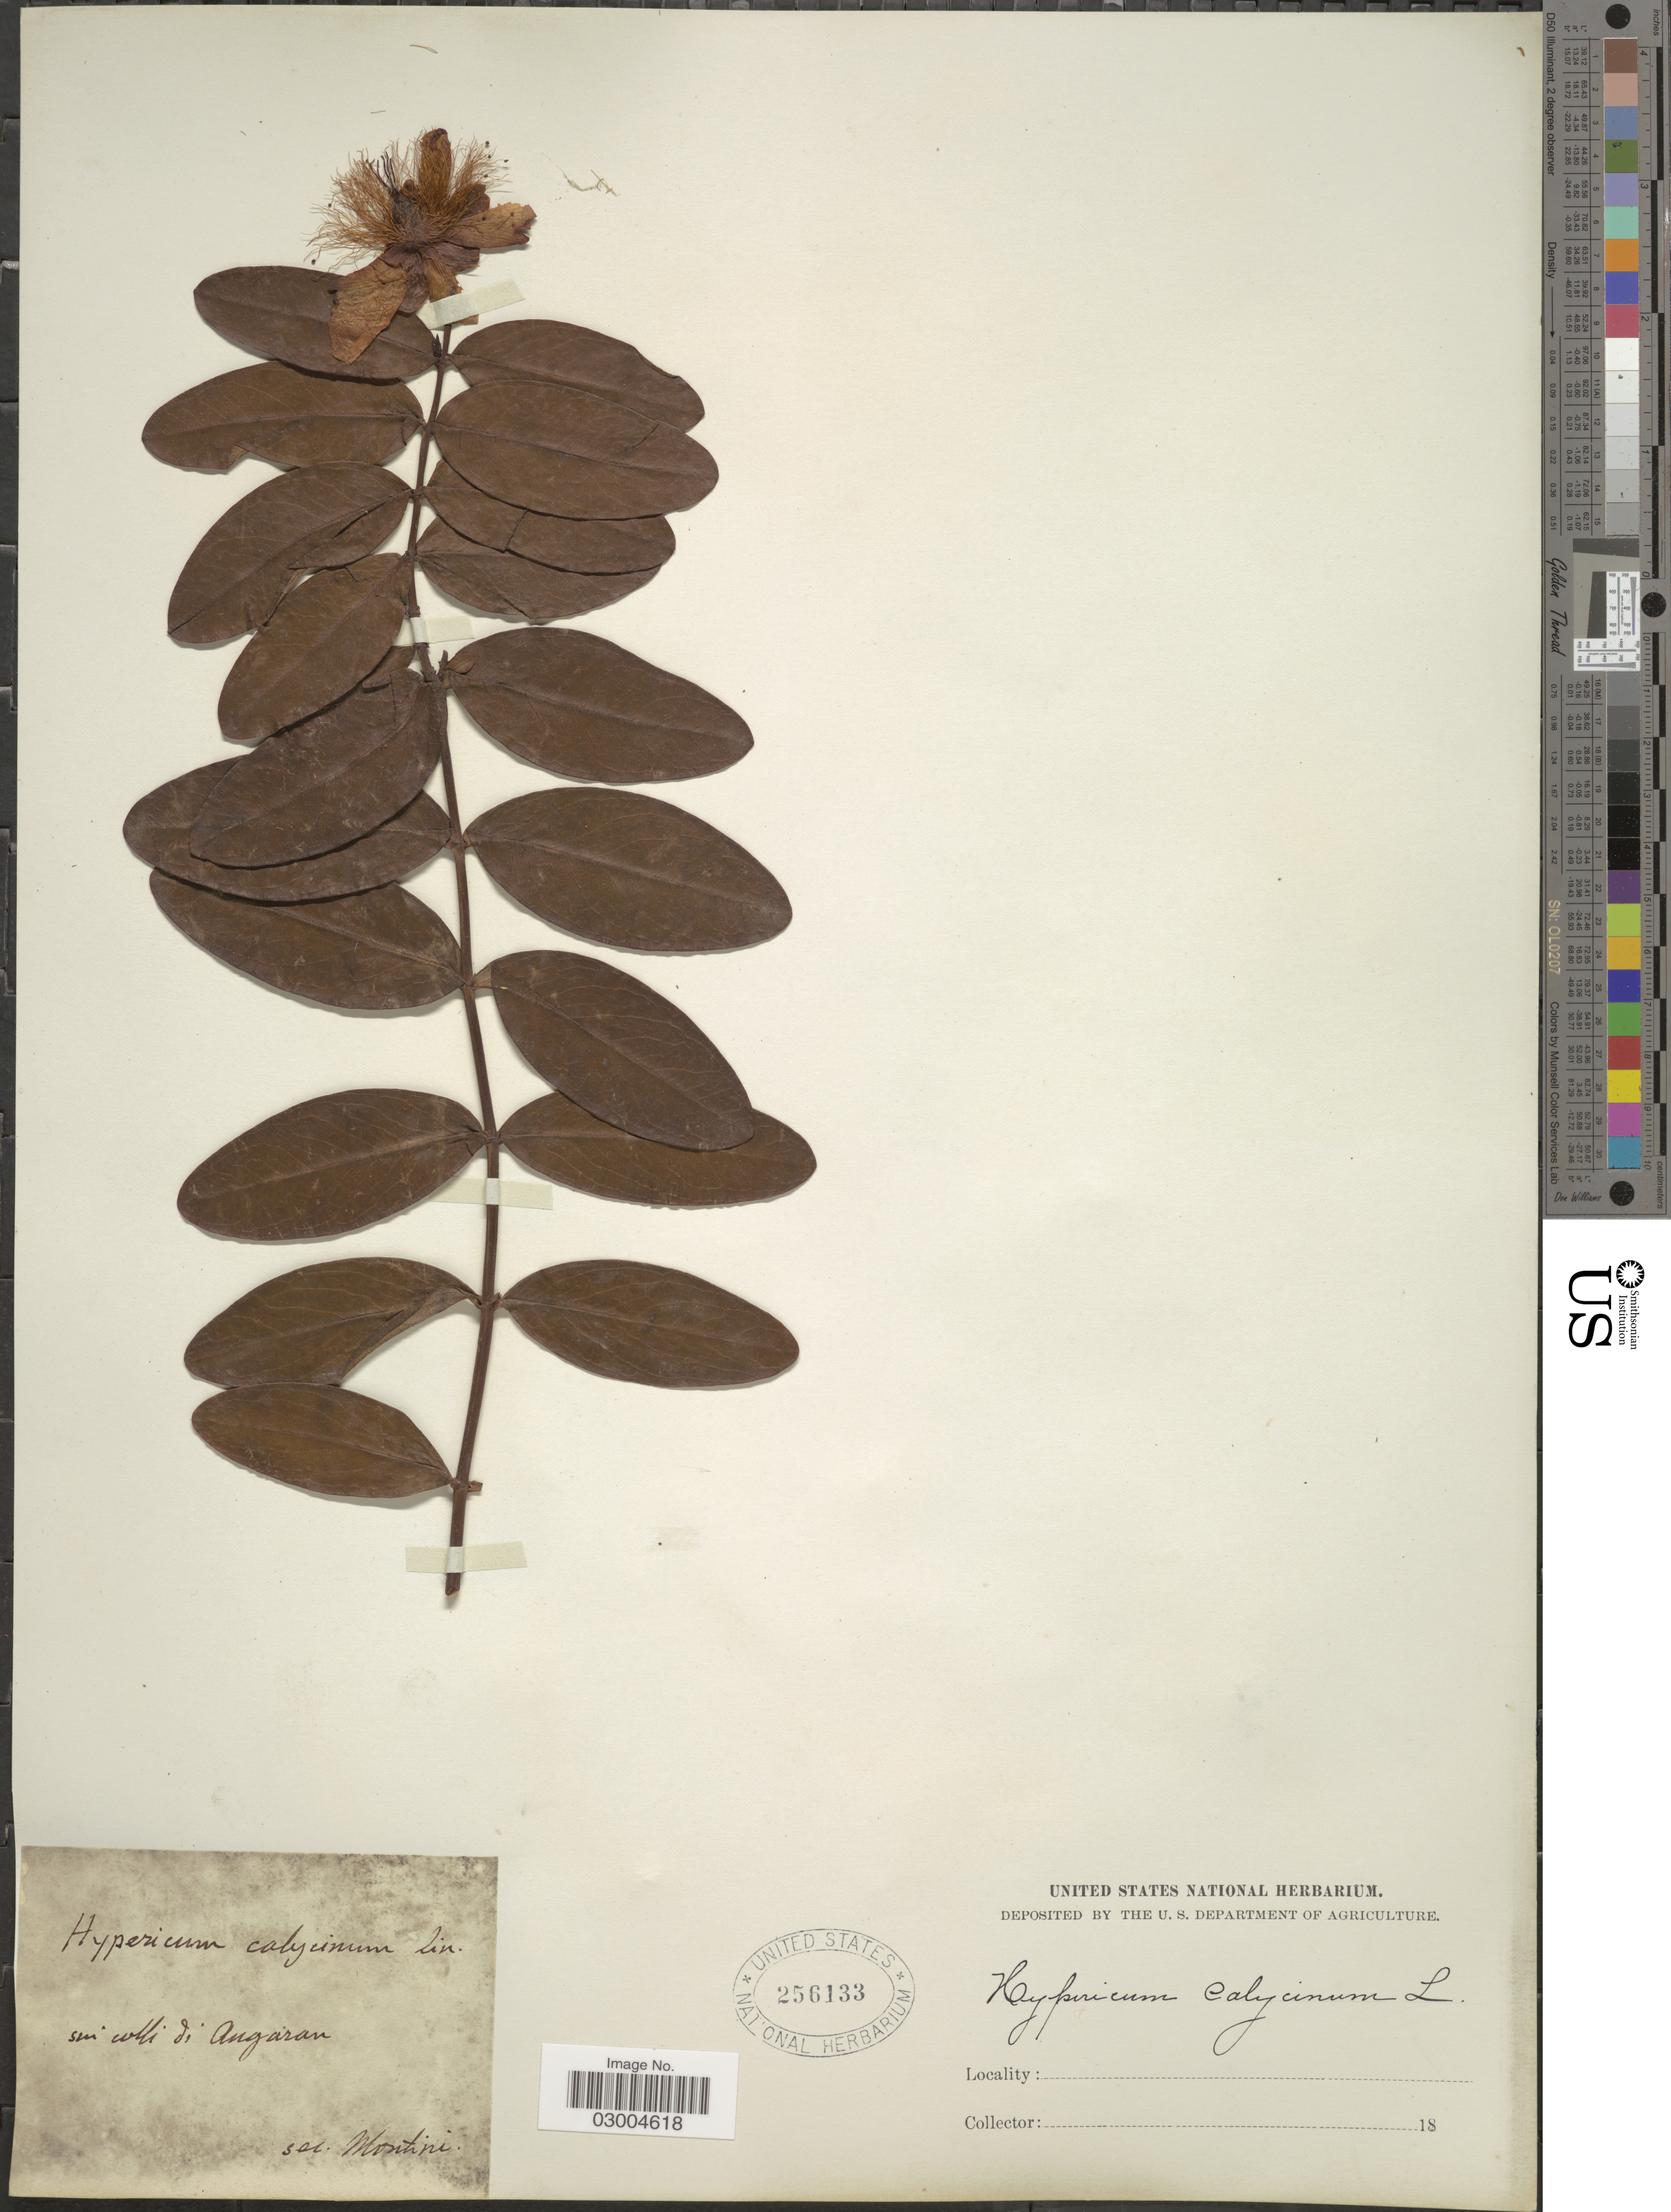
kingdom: Plantae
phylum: Tracheophyta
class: Magnoliopsida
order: Malpighiales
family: Hypericaceae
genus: Hypericum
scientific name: Hypericum calycinum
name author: L.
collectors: Montini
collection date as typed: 18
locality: Angaran.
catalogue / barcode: US 256133